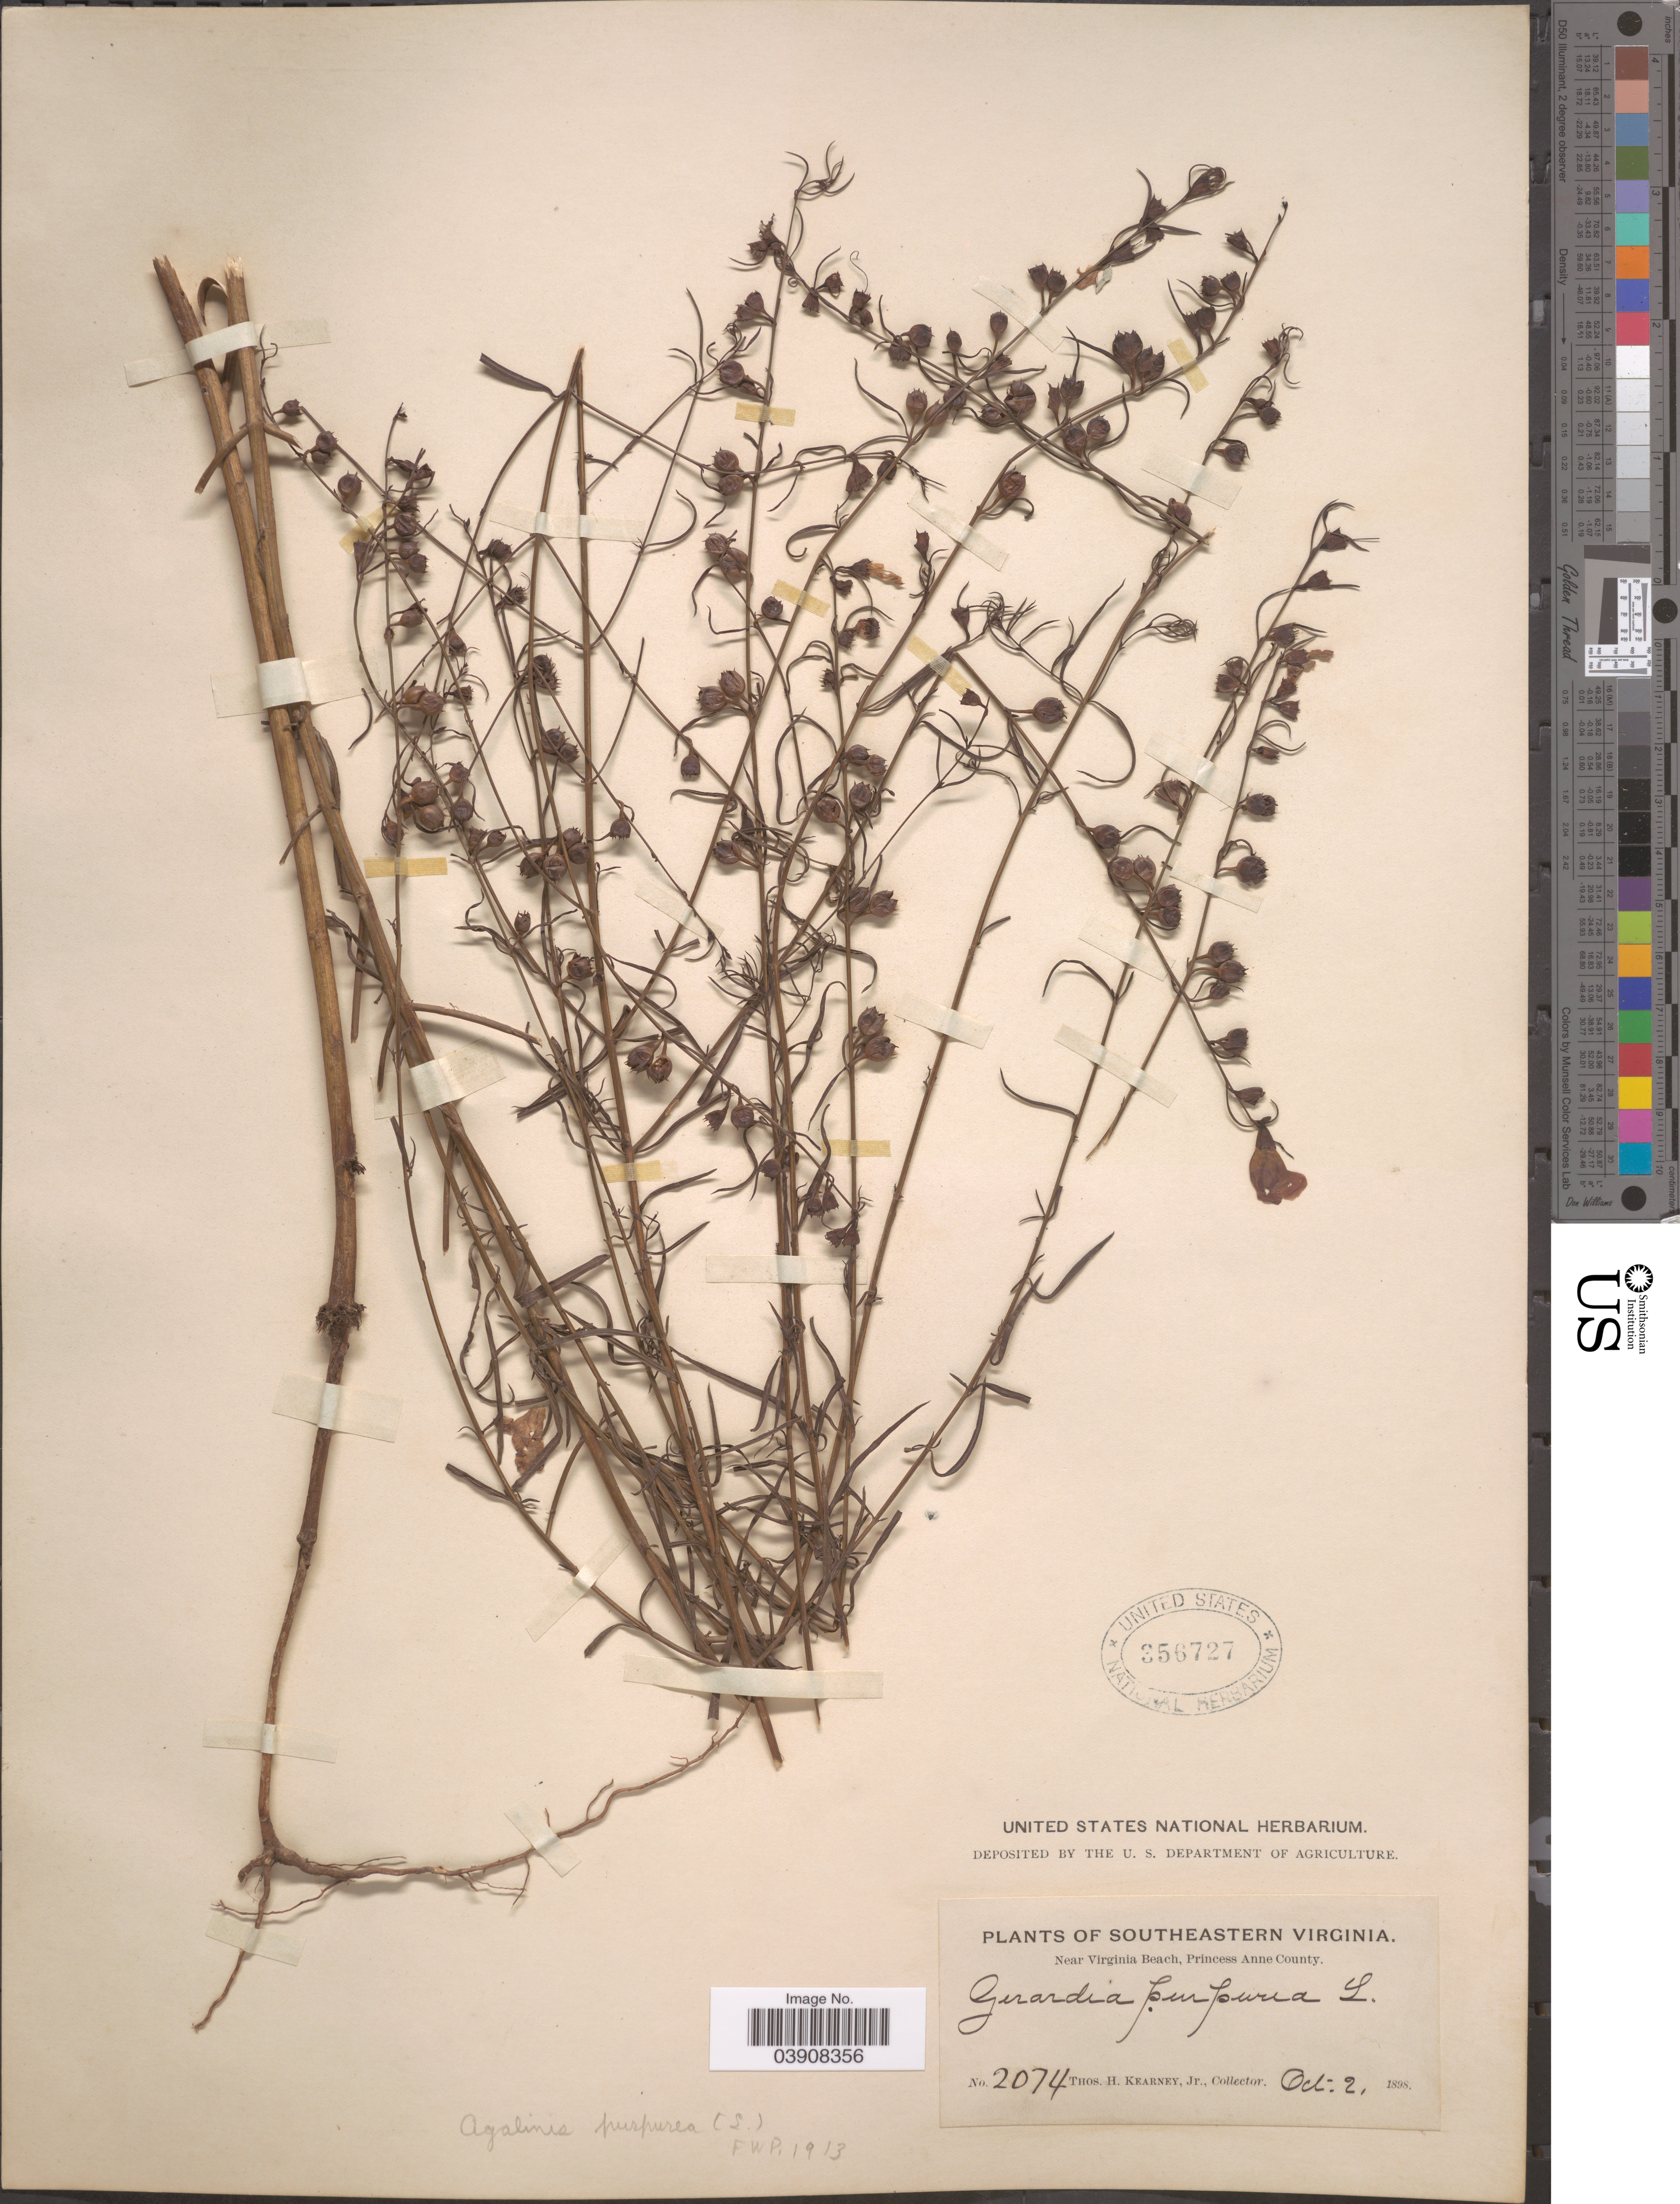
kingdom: Plantae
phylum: Tracheophyta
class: Magnoliopsida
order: Lamiales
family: Orobanchaceae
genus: Agalinis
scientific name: Agalinis purpurea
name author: (L.) Pennell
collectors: T. H. Kearney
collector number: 2074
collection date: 1898-10-02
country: United States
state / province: Virginia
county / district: City of Virginia Beach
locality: Southeastern Virginia. Near Virginia Beach, Princess Anne (=historic county name) County.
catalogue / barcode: US 356727